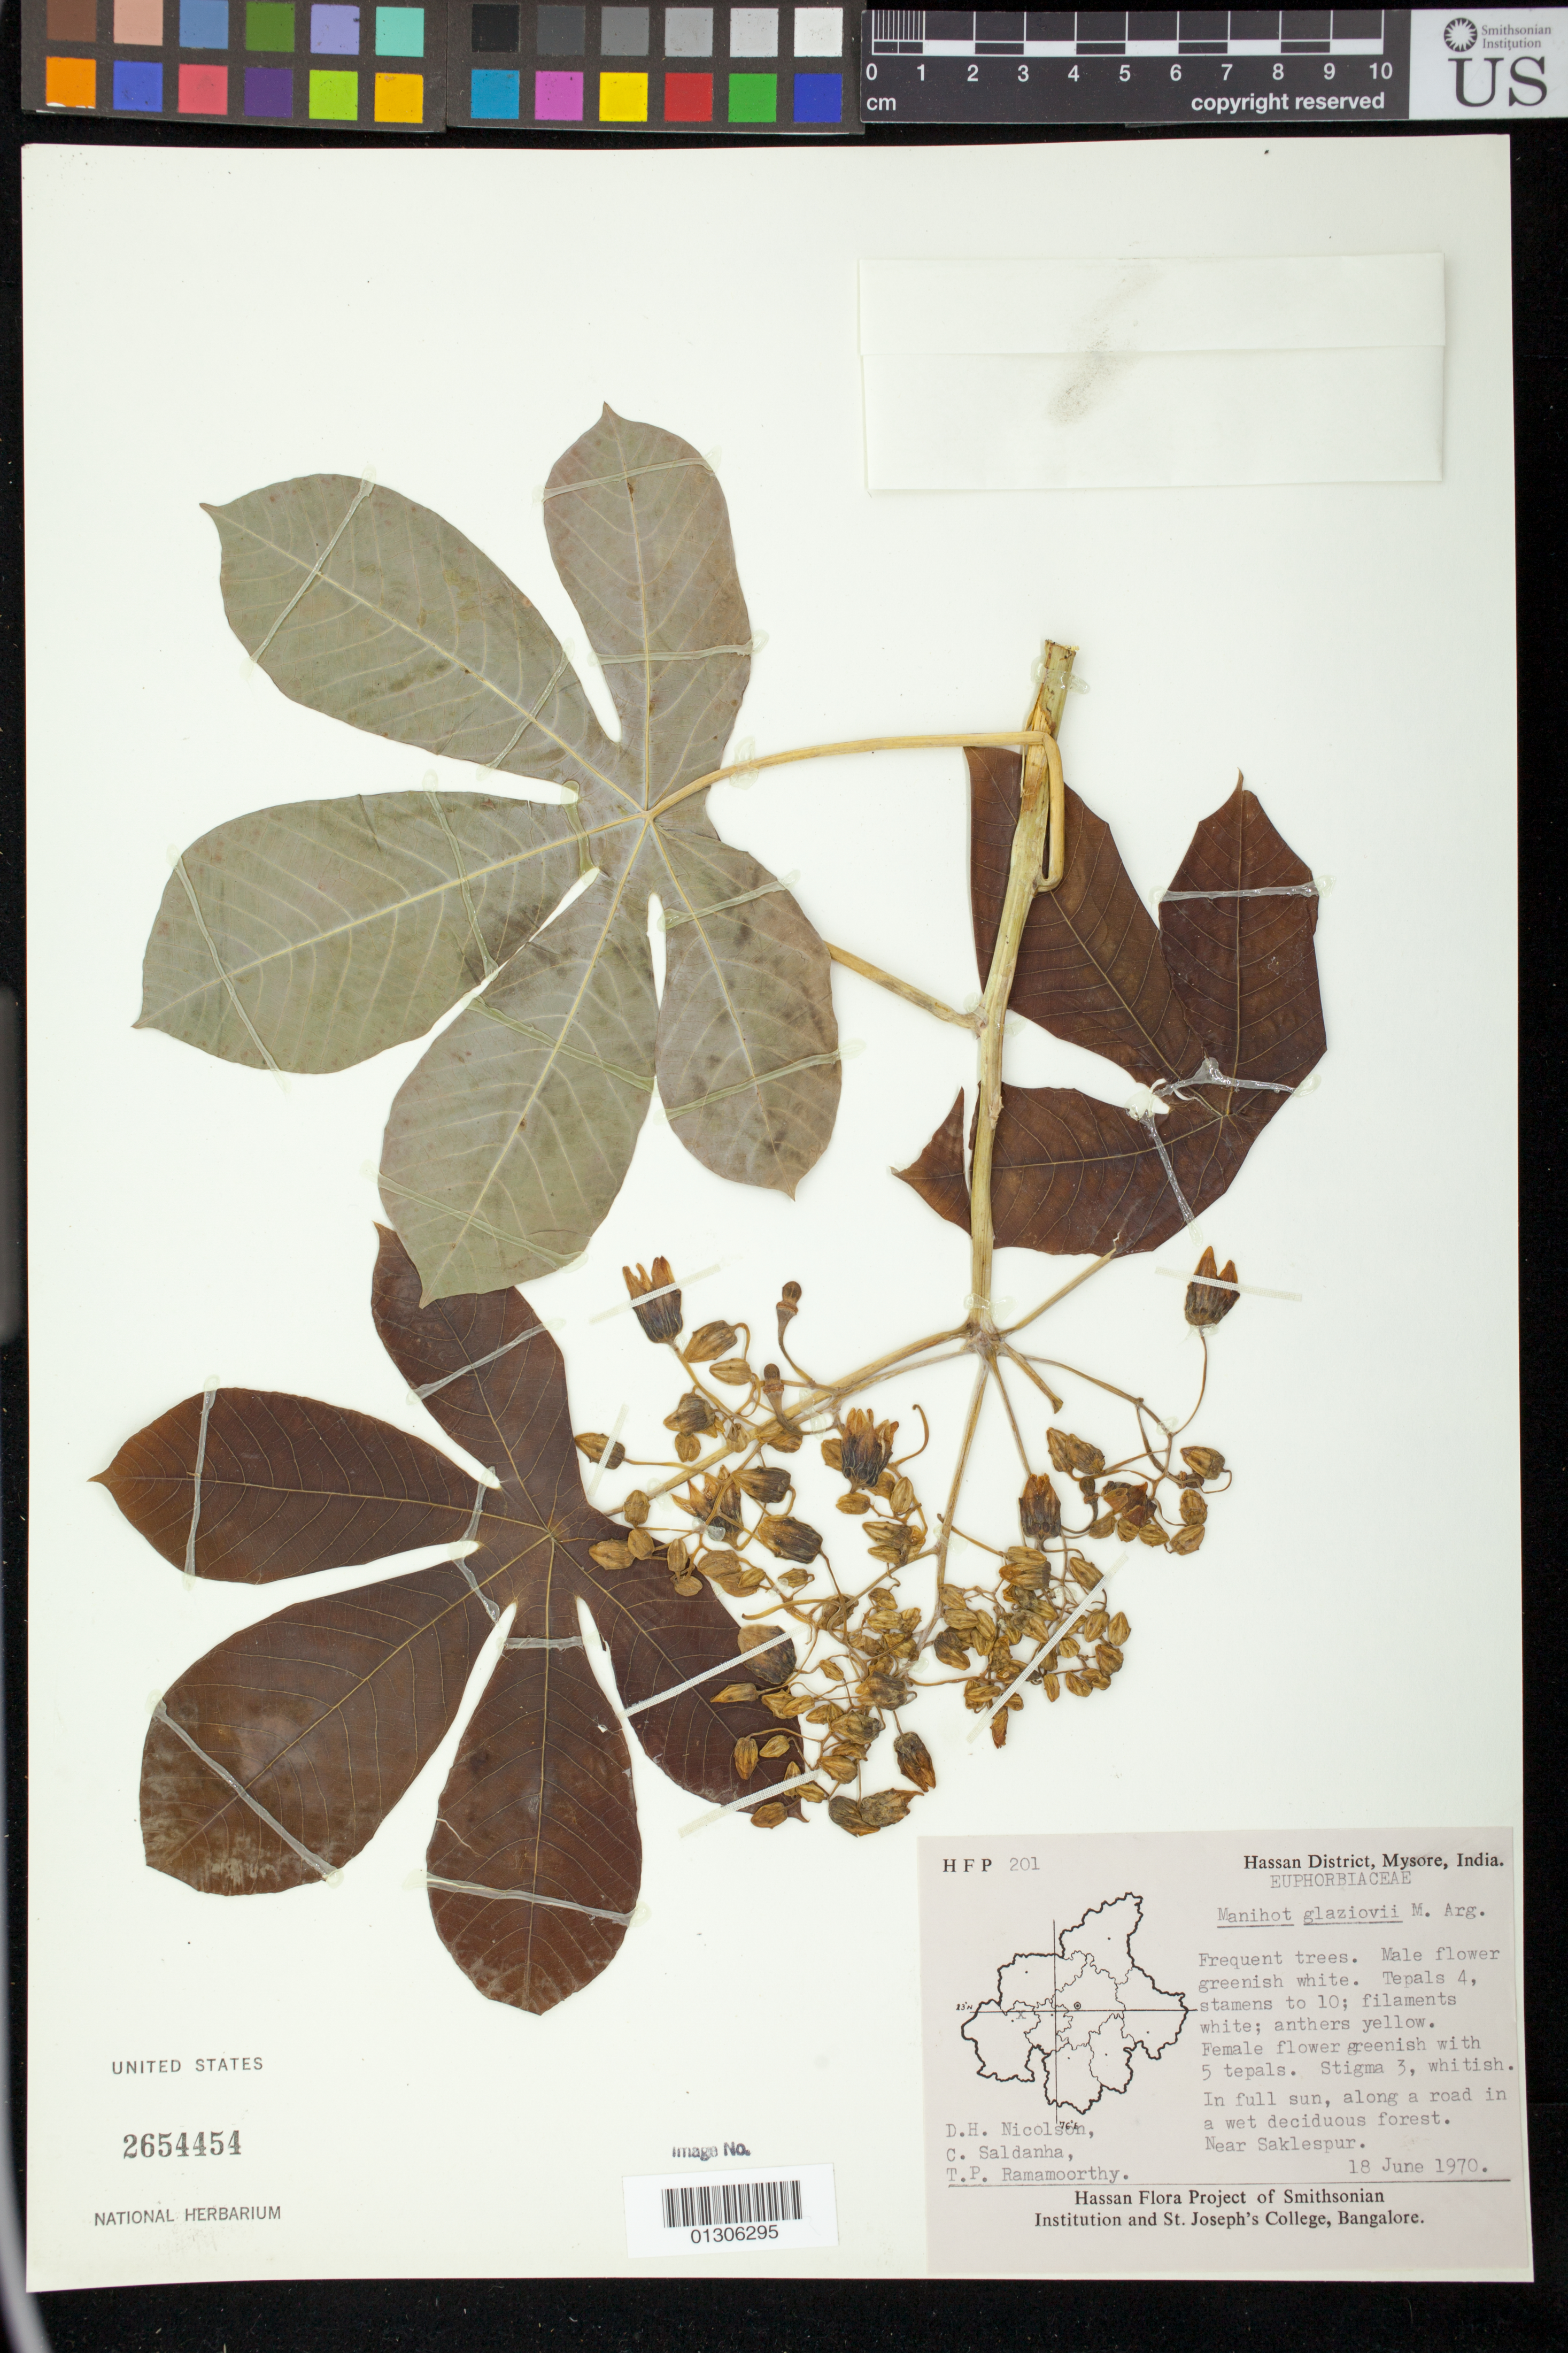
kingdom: Plantae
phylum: Tracheophyta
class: Magnoliopsida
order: Malpighiales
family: Euphorbiaceae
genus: Manihot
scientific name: Manihot glaziovii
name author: Müll. Arg.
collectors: D. H. Nicolson, C. J. Saldanha & T. P. Ramamoorthy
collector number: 201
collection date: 1970-06-18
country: India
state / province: Karnataka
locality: Hassan District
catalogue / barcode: US 2654454